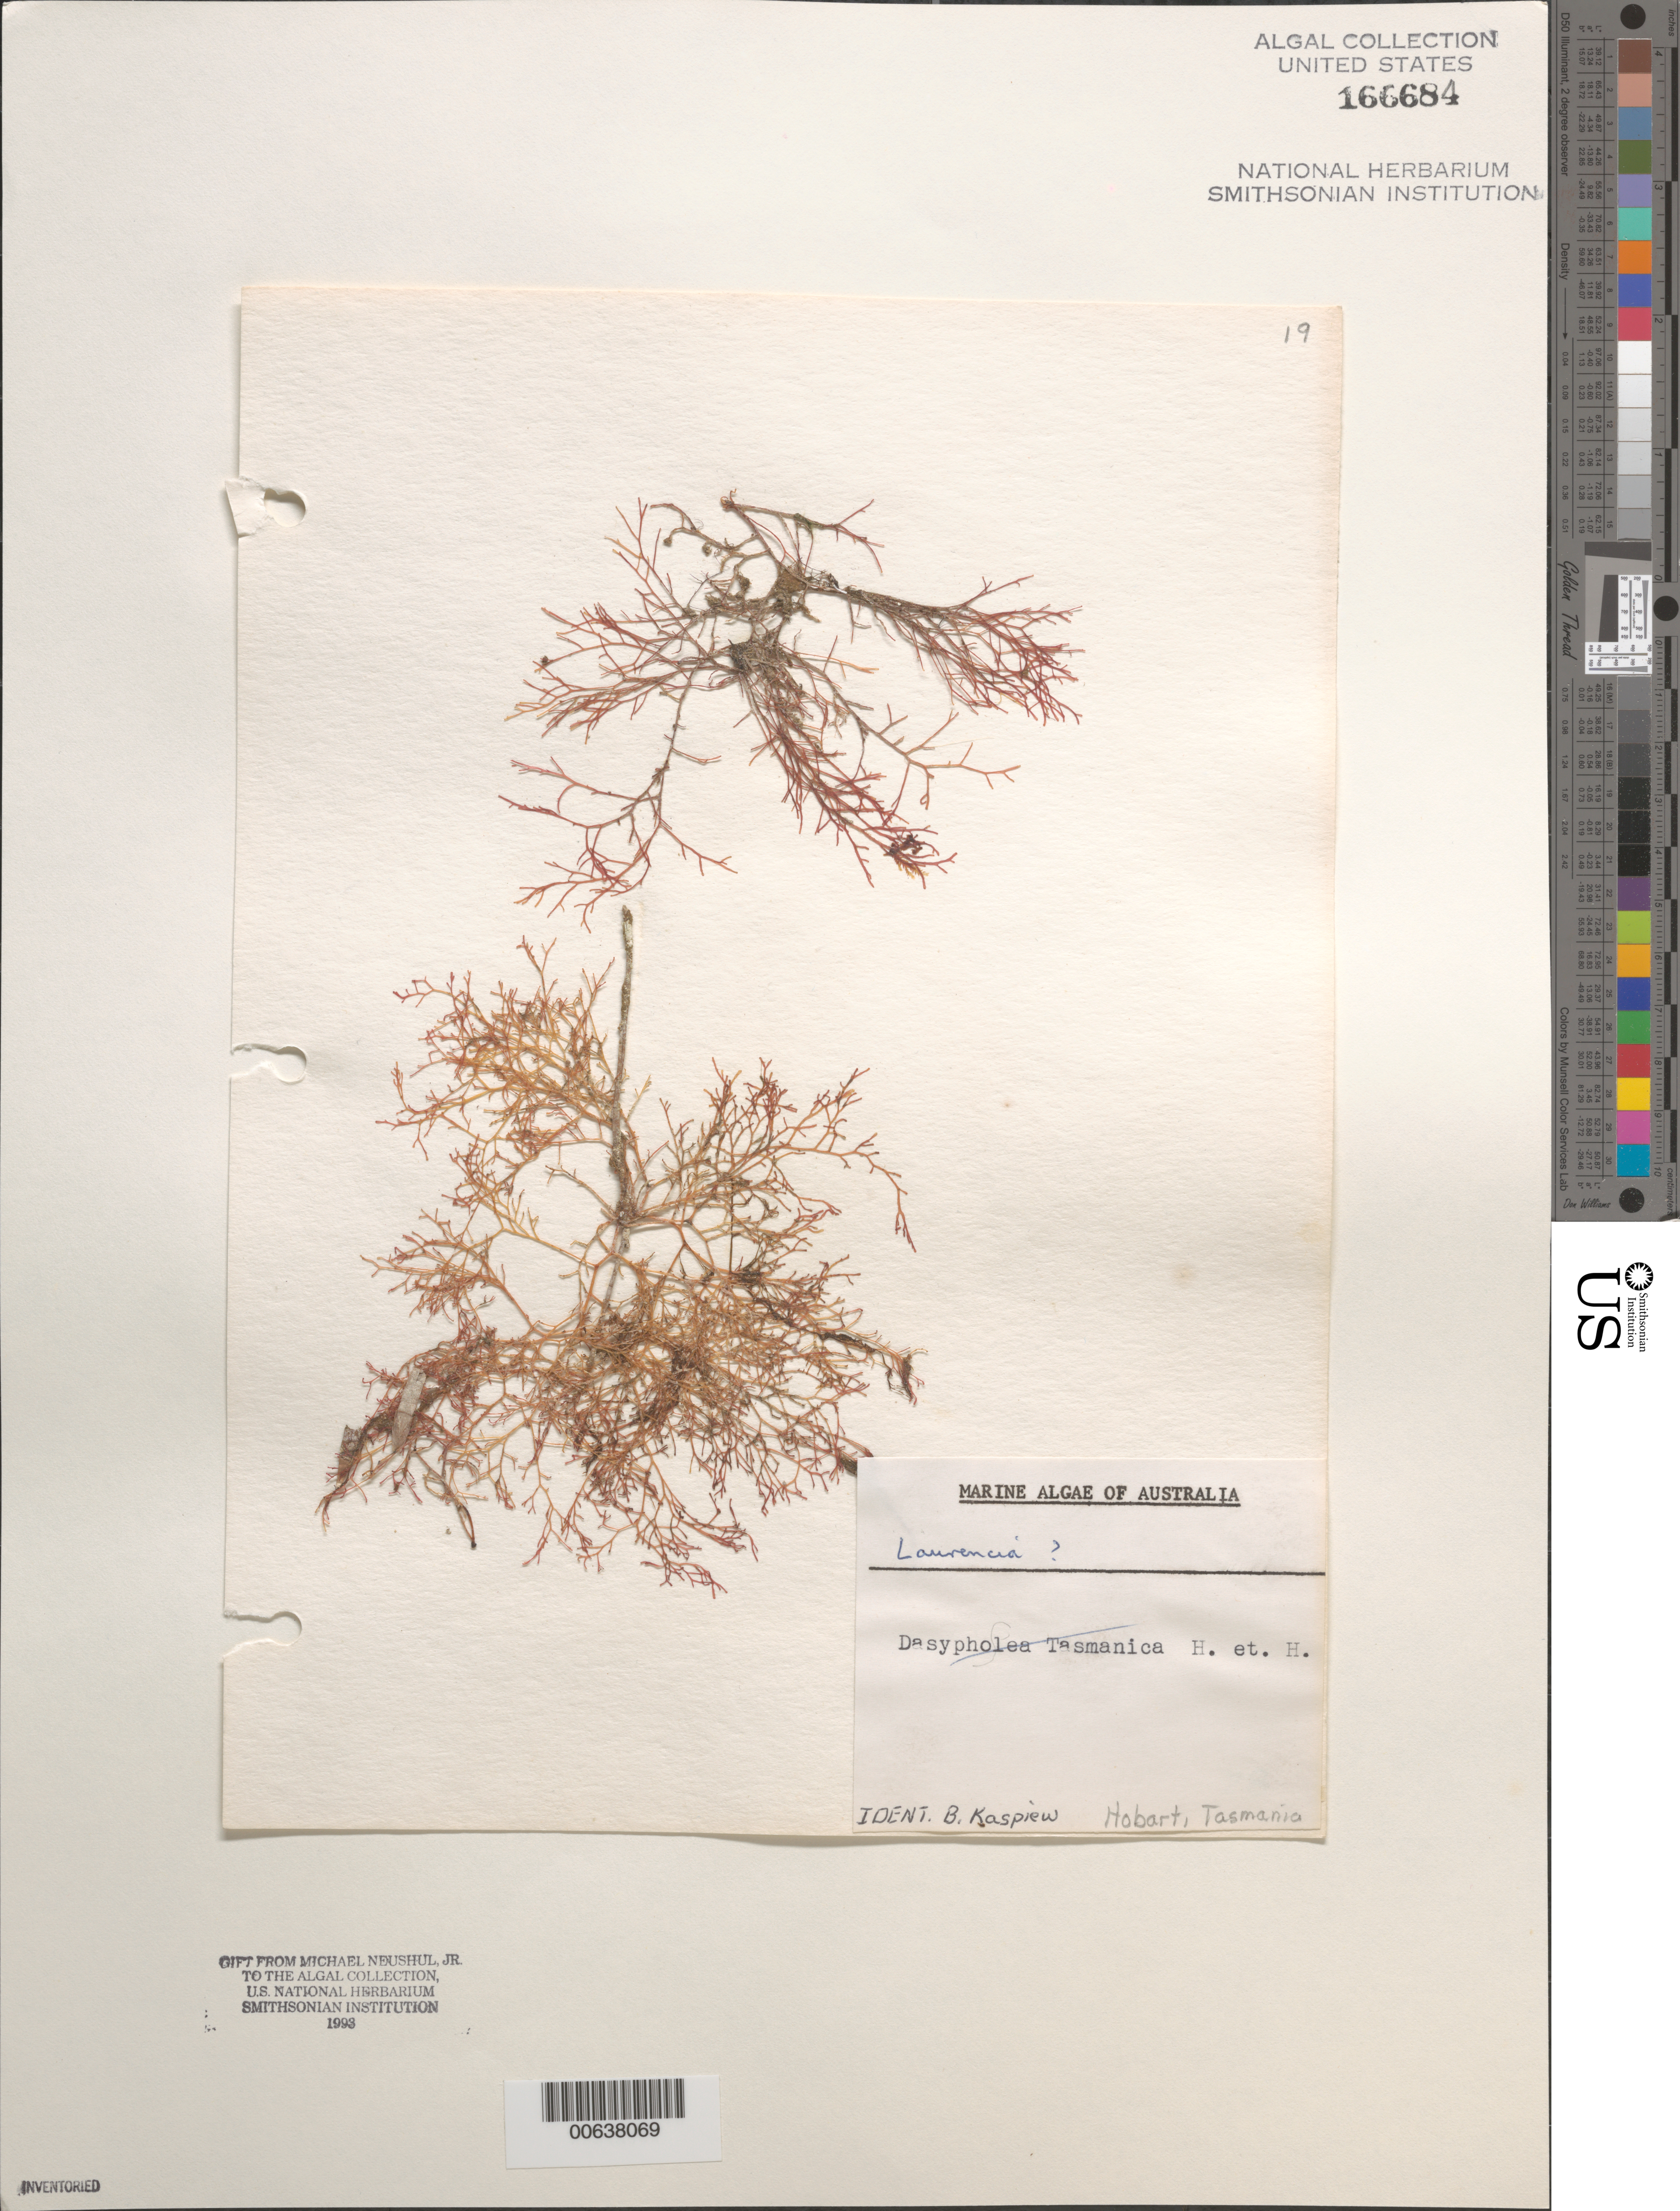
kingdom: Plantae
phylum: Rhodophyta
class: Florideophyceae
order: Ceramiales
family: Rhodomelaceae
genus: Laurencia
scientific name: Laurencia sp.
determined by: Kaspiew, B.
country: Australia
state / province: Tasmania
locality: Hobart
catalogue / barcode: US 166684